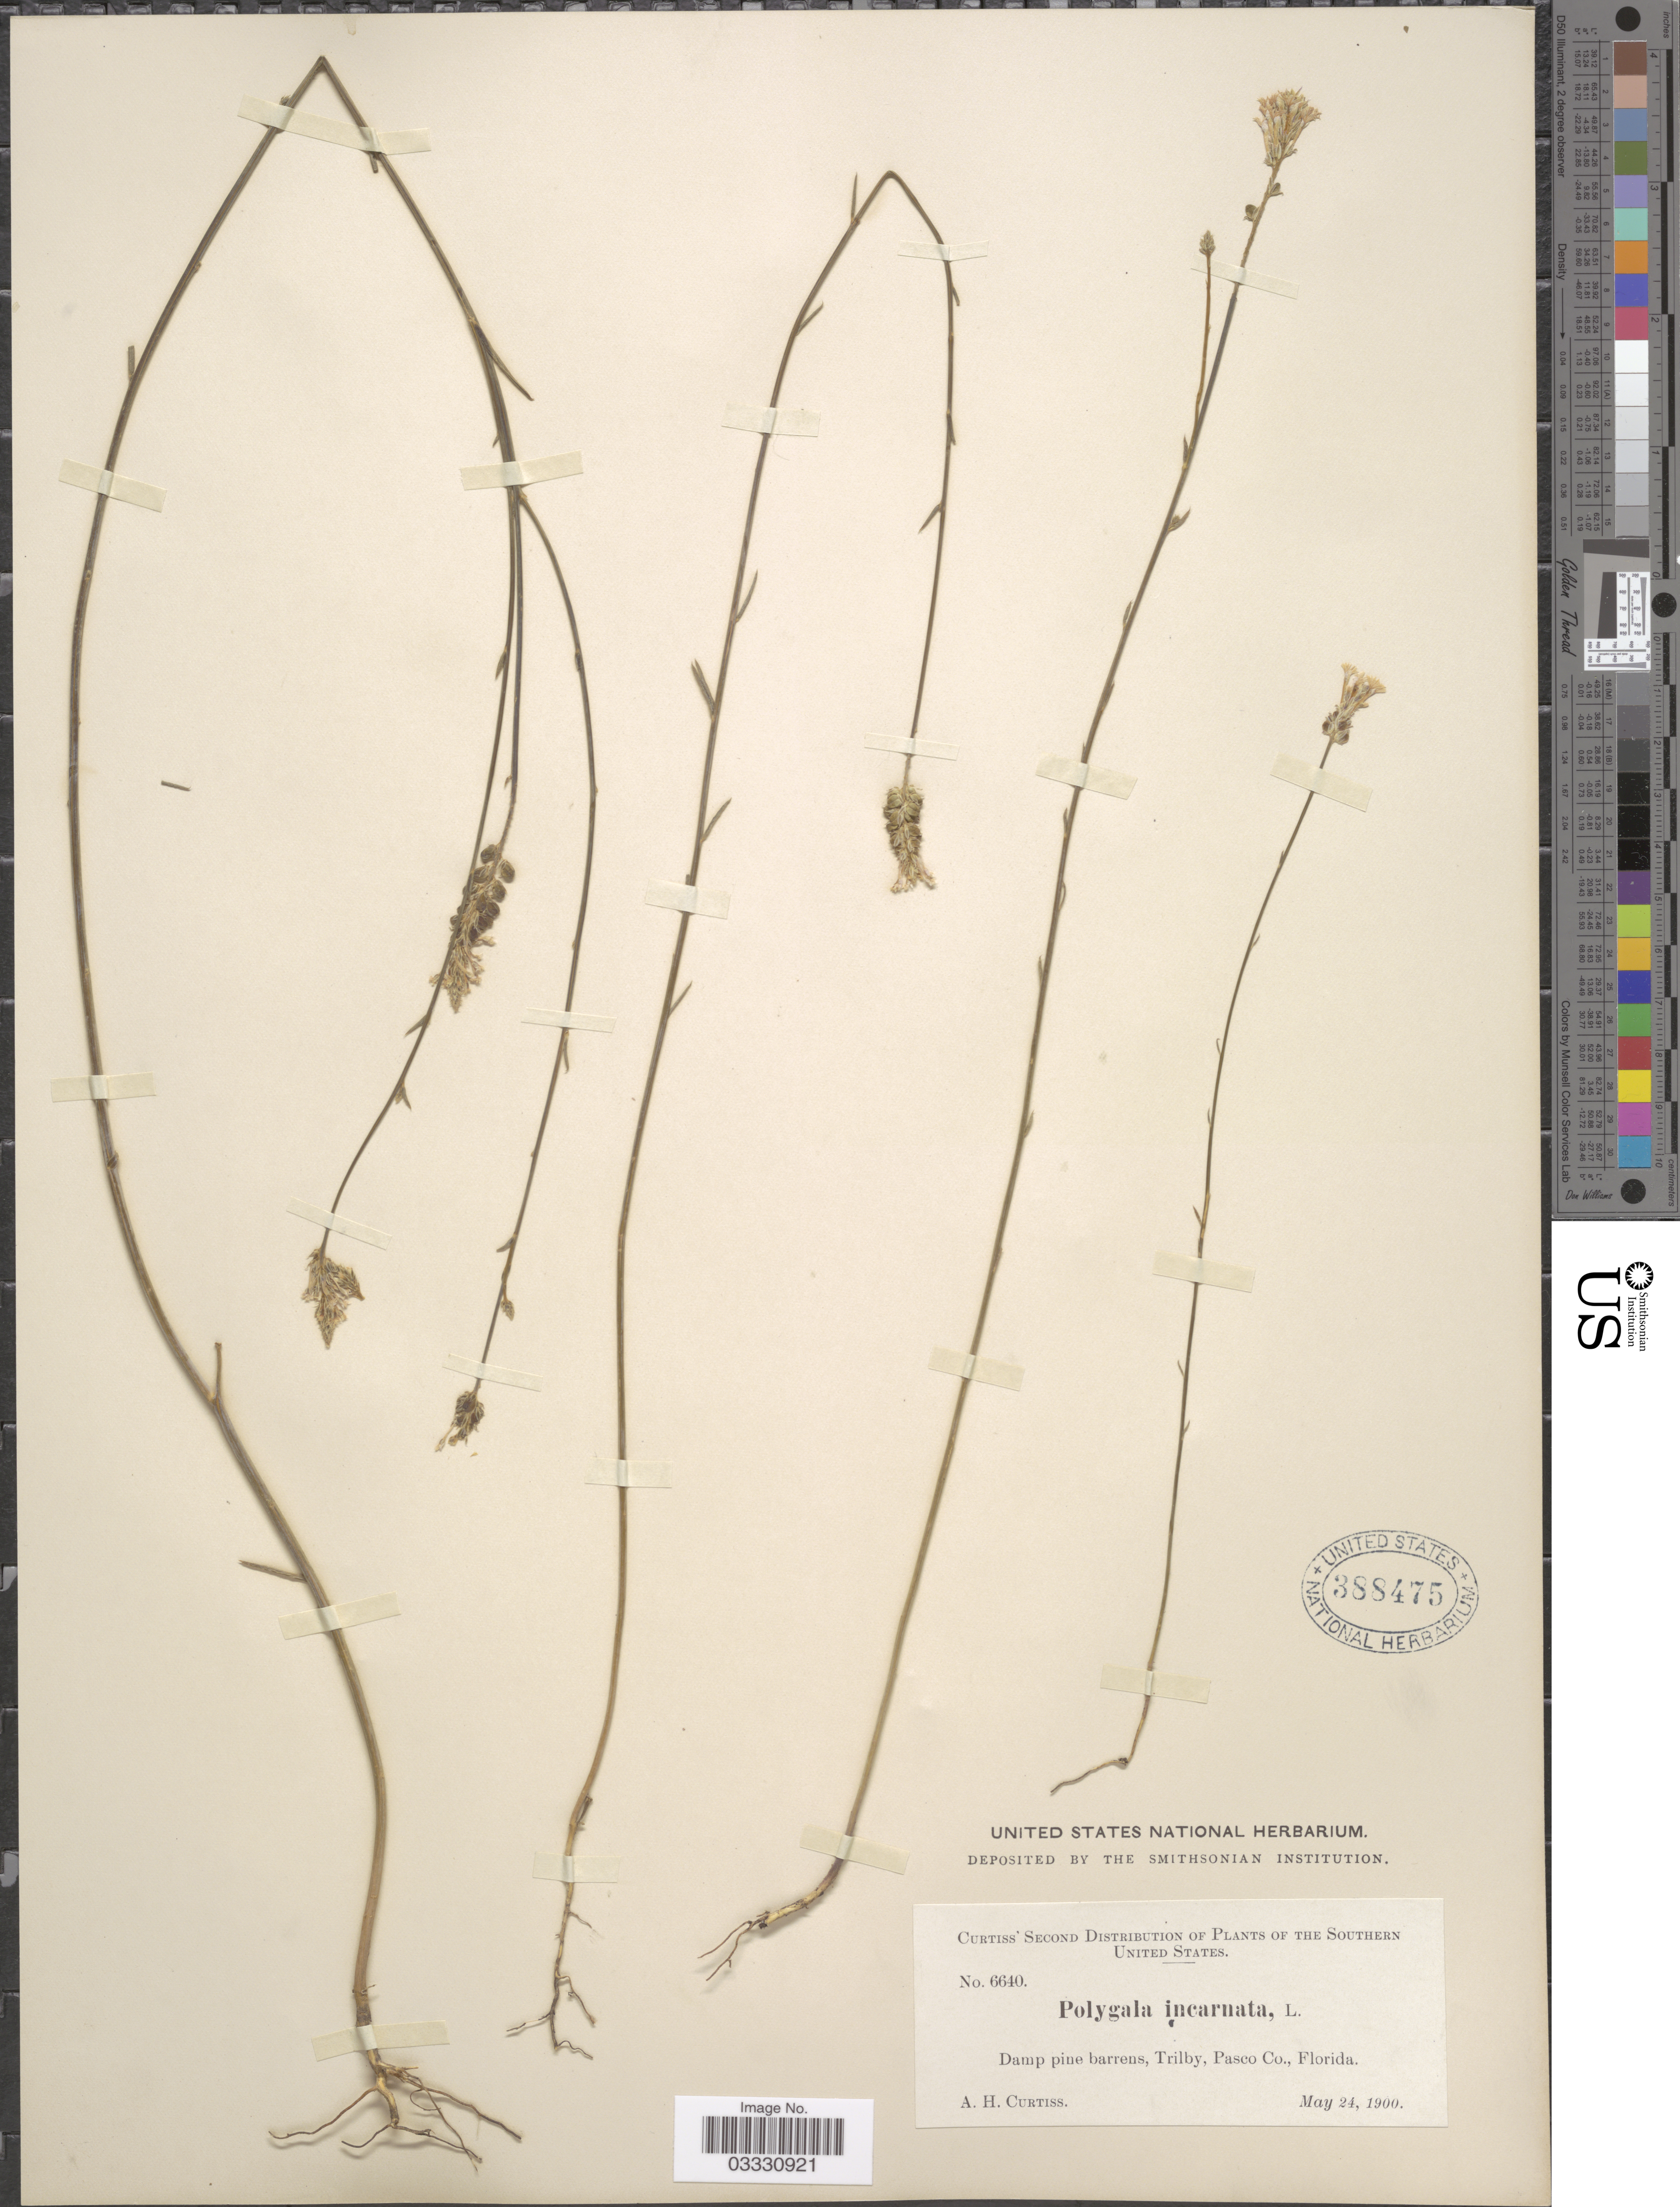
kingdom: Plantae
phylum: Tracheophyta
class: Magnoliopsida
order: Fabales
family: Polygalaceae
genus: Polygala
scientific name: Polygala incarnata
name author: L.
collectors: A. H. Curtiss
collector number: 6640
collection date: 1900-05-24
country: United States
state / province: Florida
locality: Southern United States. Damp pine barrens, Trilby, Pasco Co.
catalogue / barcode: US 388475